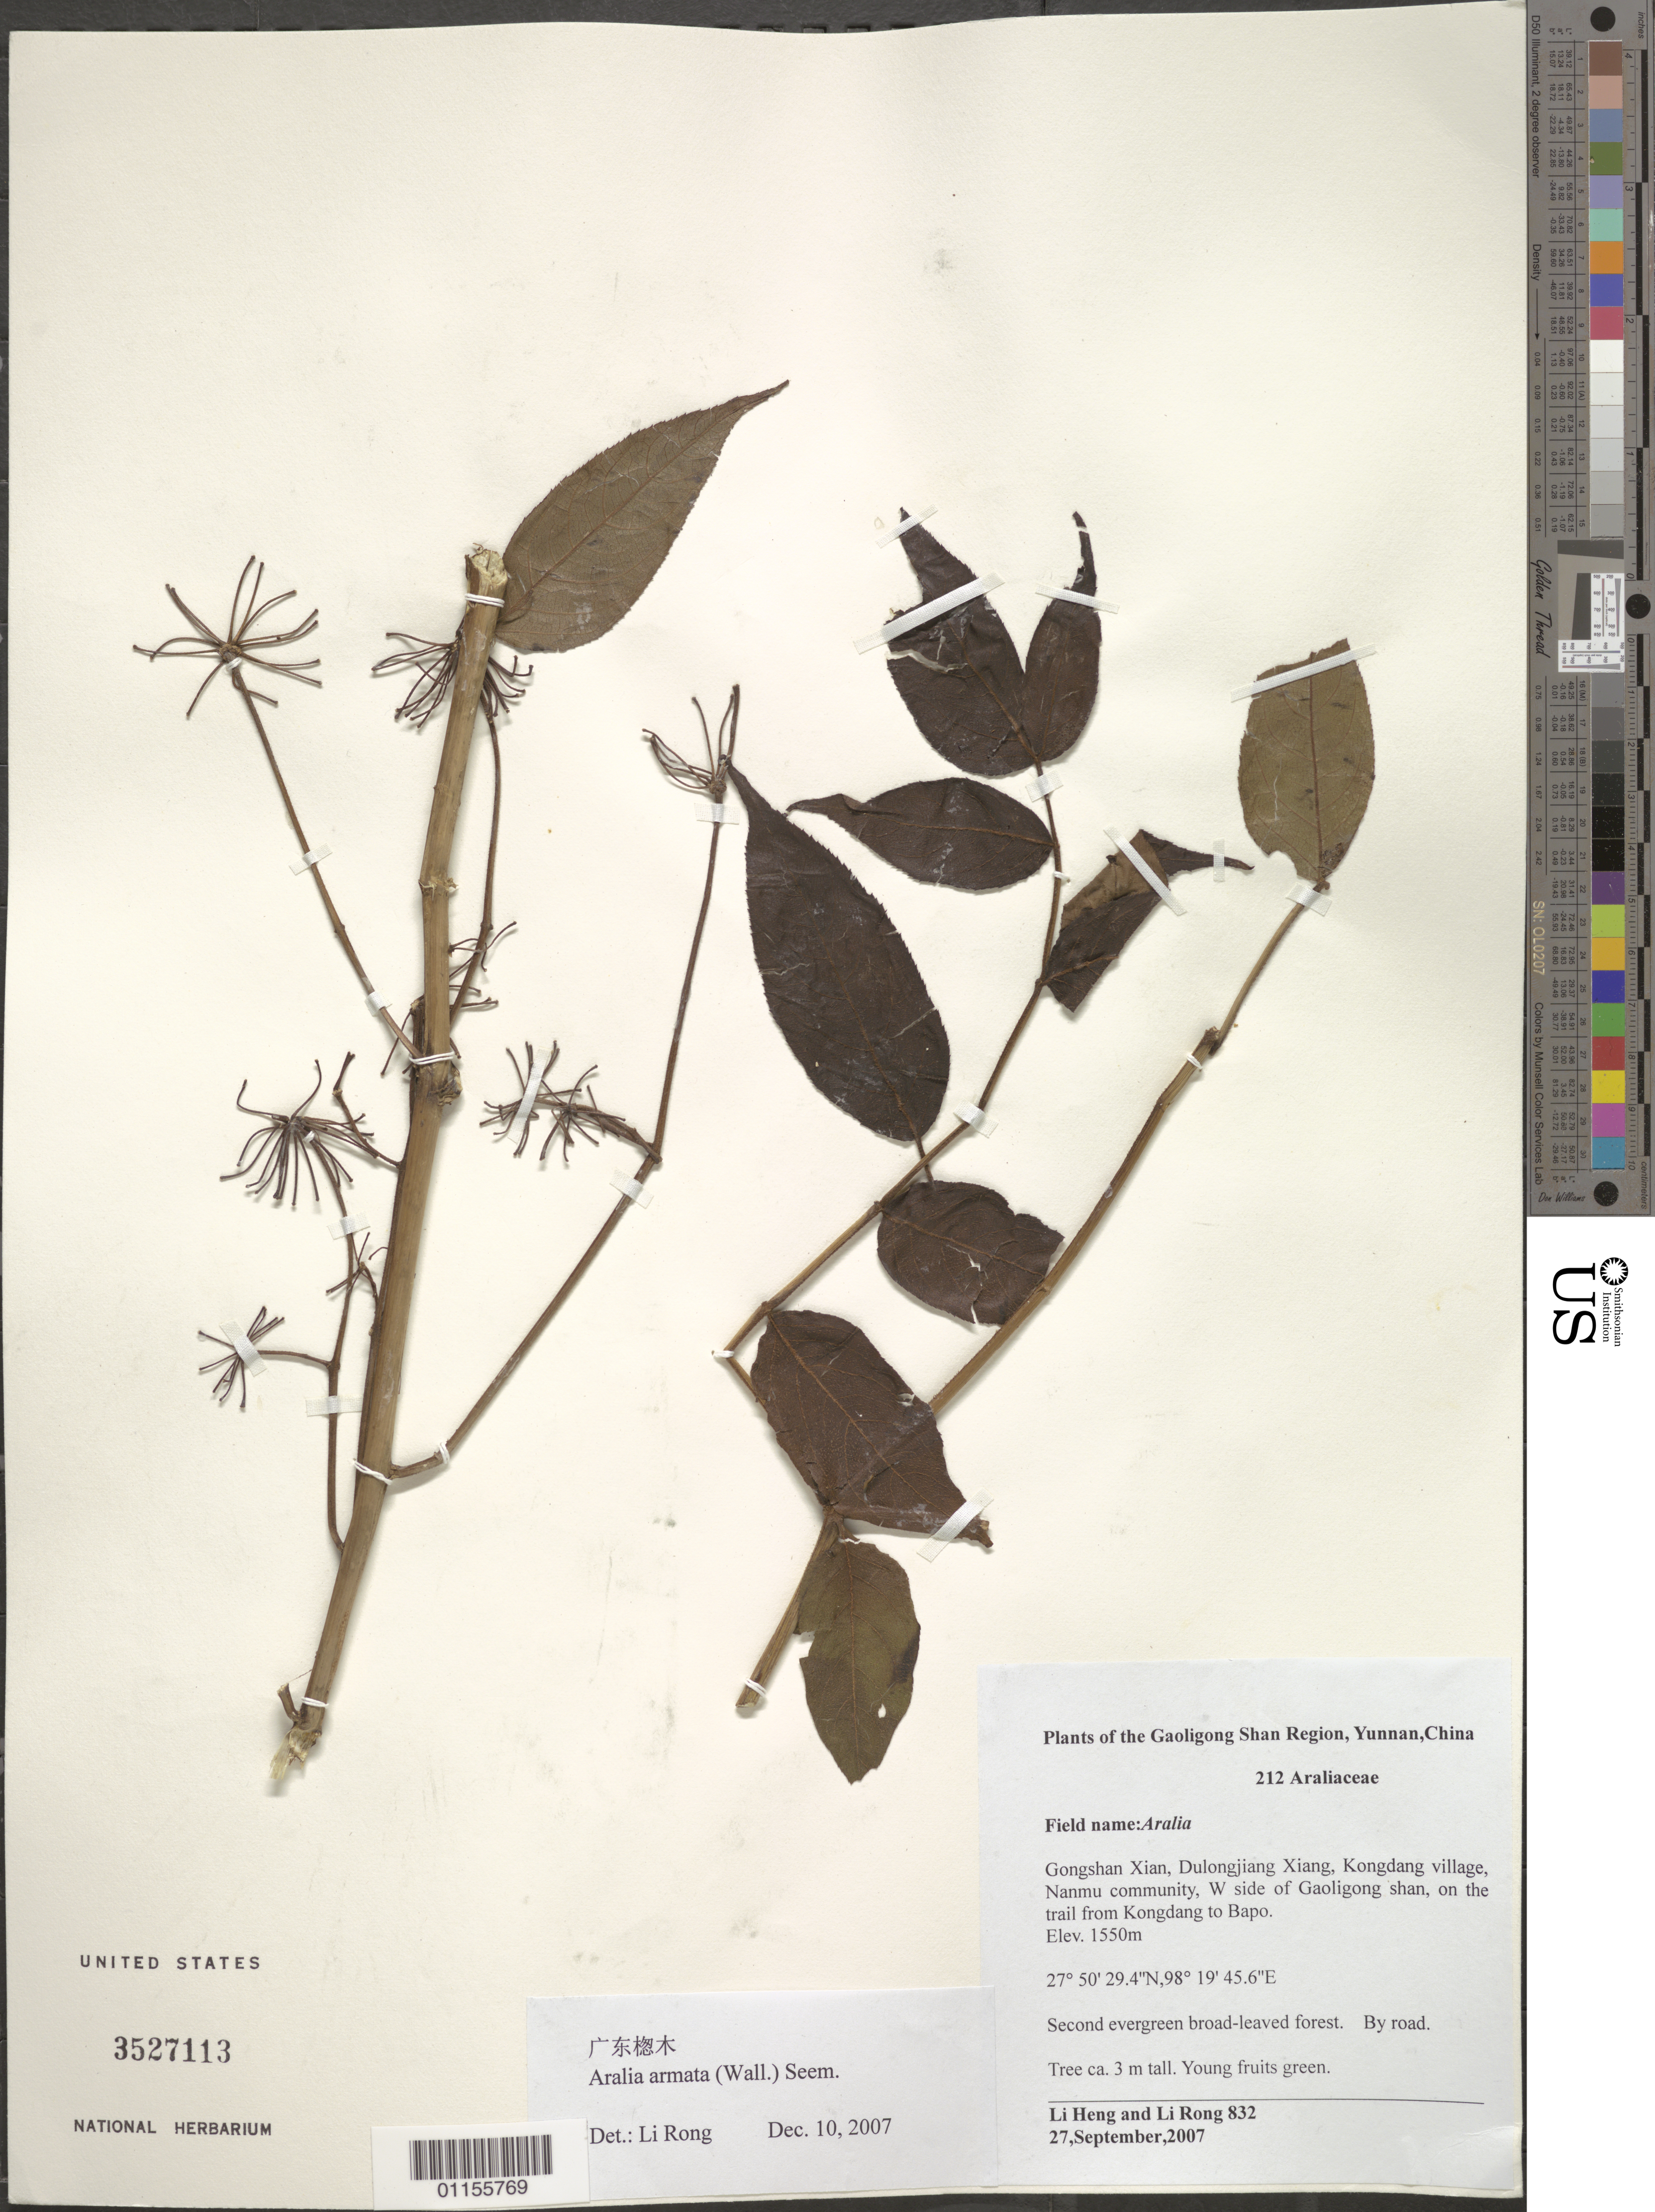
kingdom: Plantae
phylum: Tracheophyta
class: Magnoliopsida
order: Apiales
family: Araliaceae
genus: Aralia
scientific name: Aralia armata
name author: (Wall.) Seem.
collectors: L. Heng & R. Li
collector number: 832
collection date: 2007-09-27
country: China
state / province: Yunnan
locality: Gongshan Xian, Dulongjiang Xiang, Kongdang village, Nanmu community, W side of Gaoligong shan, on the trail from Kongdang to Bapo.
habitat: Second evergreen broad-leaved forest. By road. Tree.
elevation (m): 1550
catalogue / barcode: US 3527113